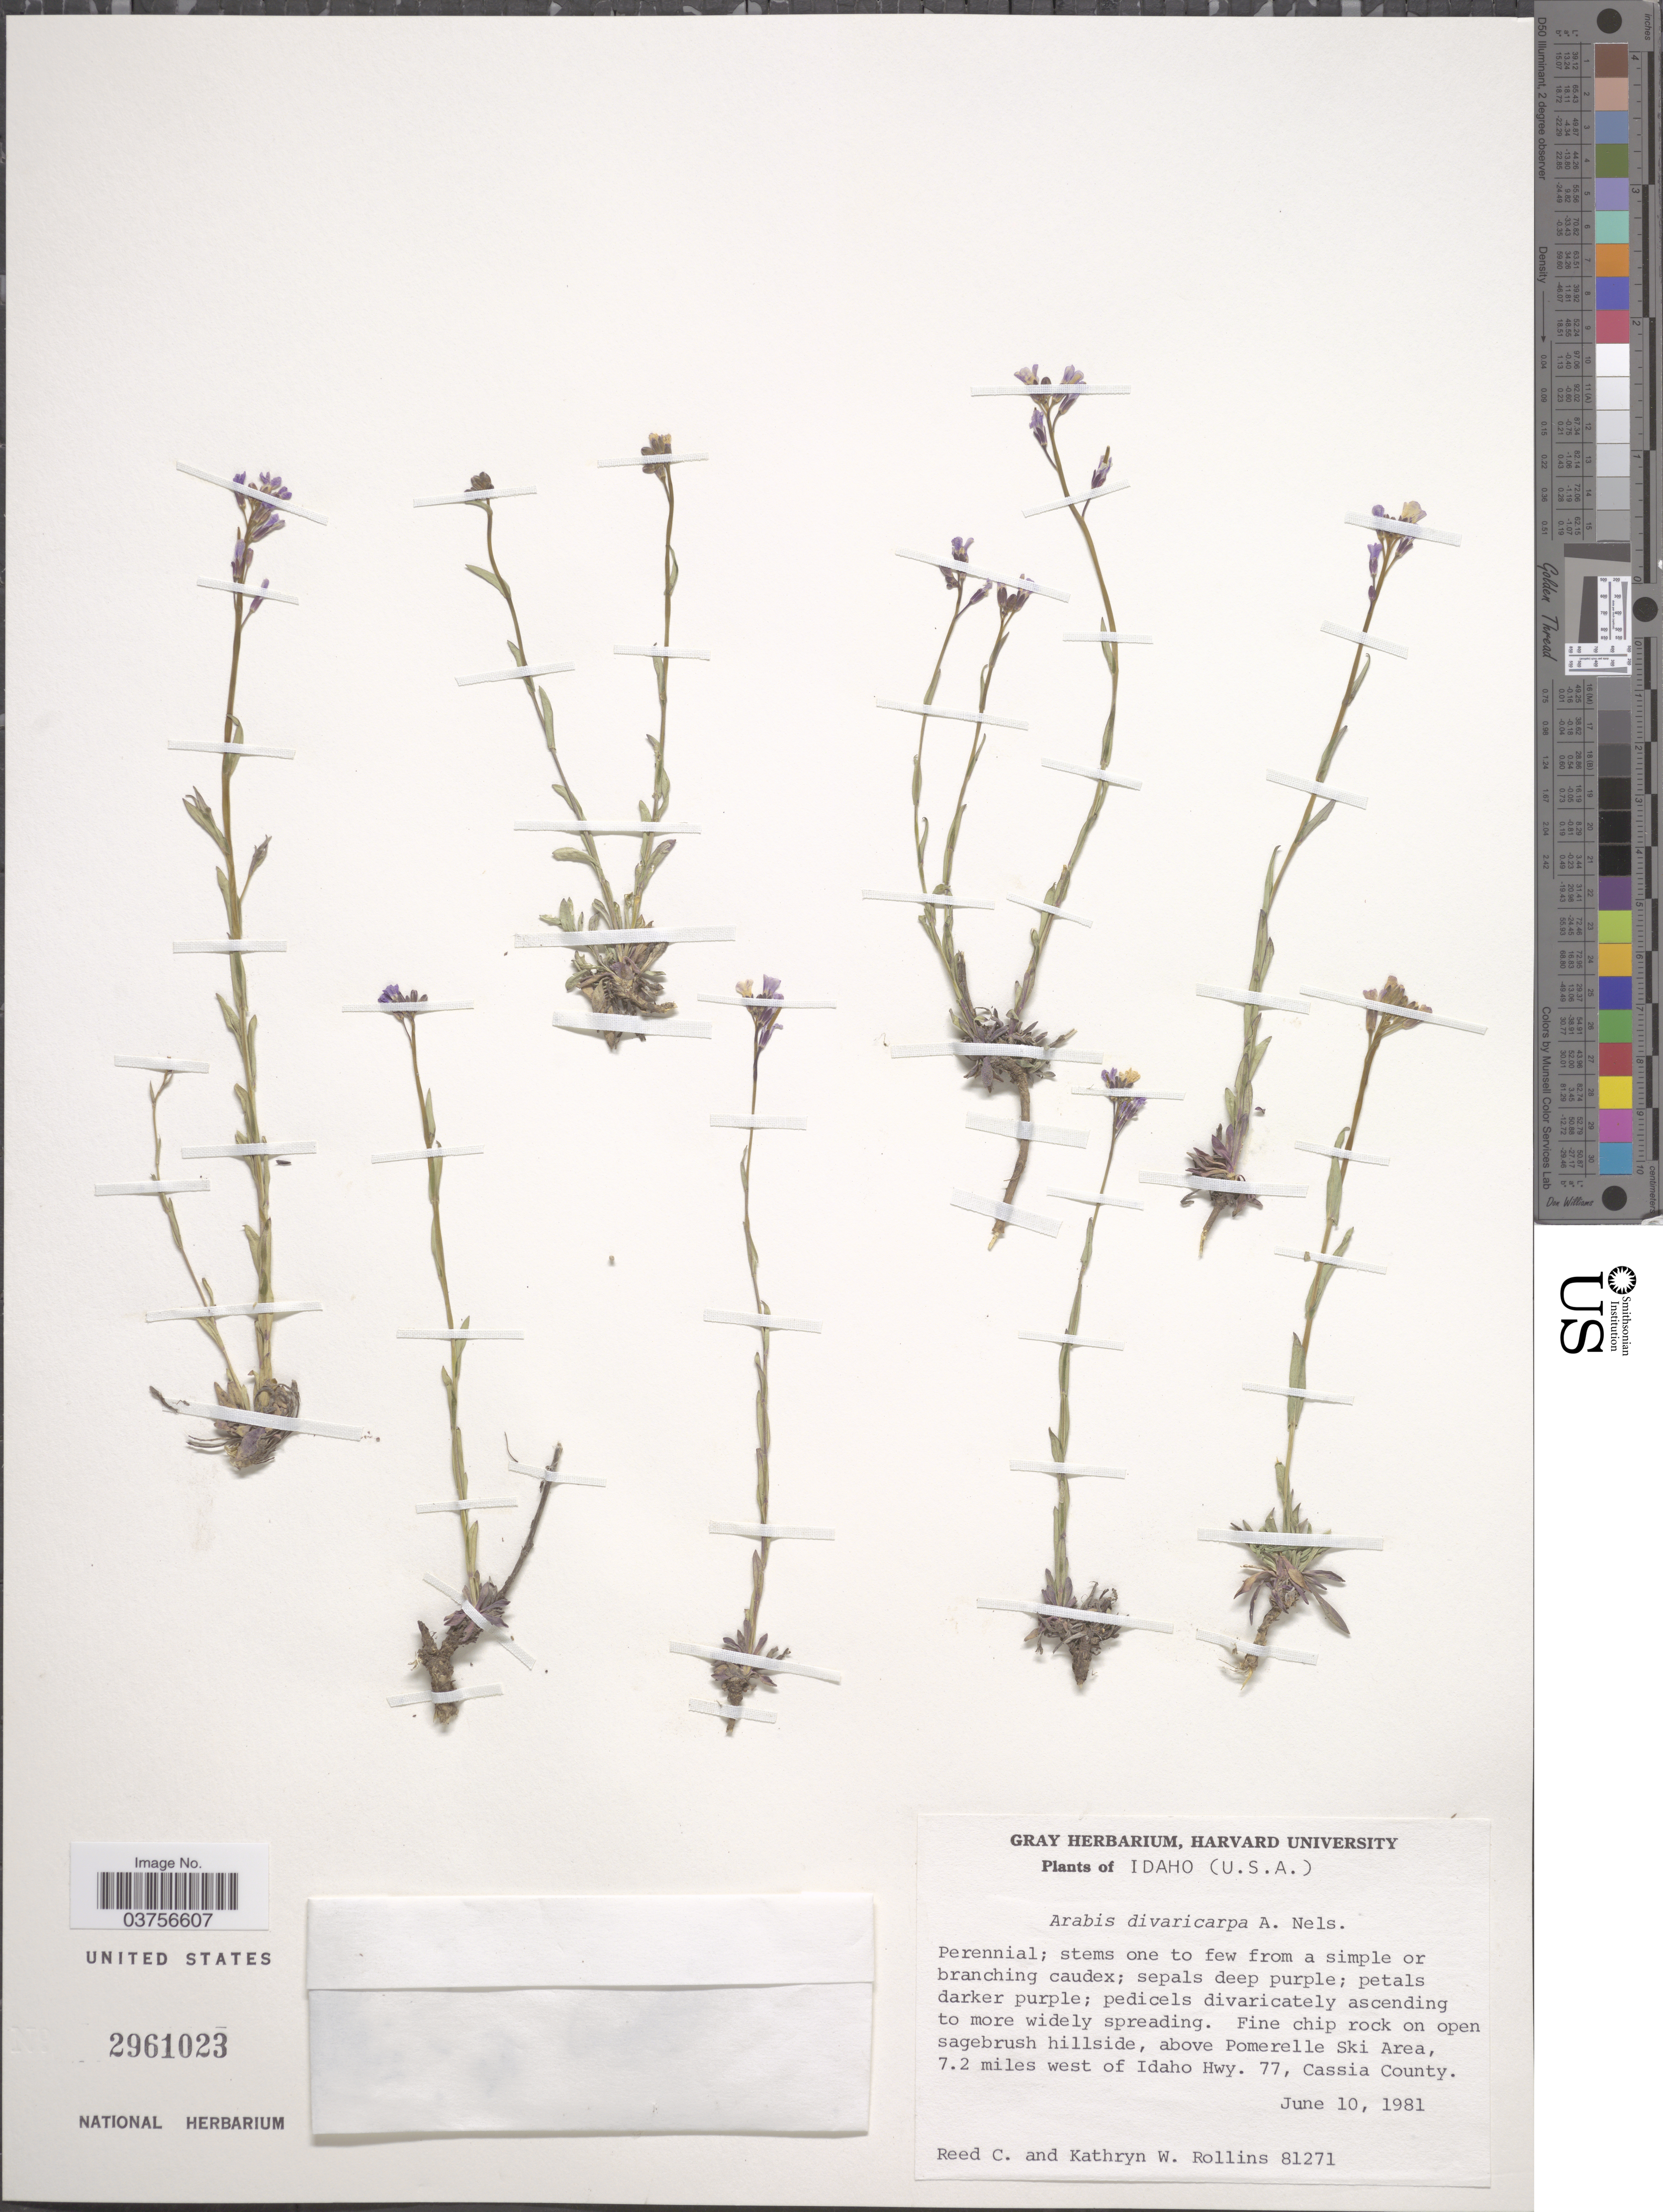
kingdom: Plantae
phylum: Tracheophyta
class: Magnoliopsida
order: Brassicales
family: Brassicaceae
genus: Arabis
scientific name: Arabis divaricarpa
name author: A. Nelson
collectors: R. C. Rollins & K. W. Rollins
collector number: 81271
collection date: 1981-06-10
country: United States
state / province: Idaho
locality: Above Pomerelle Ski Area, 7.2 miles west of Idaho Hwy. 77, Cassia County.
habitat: pine chip-rock on open sagebrush hillside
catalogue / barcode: US 2961023